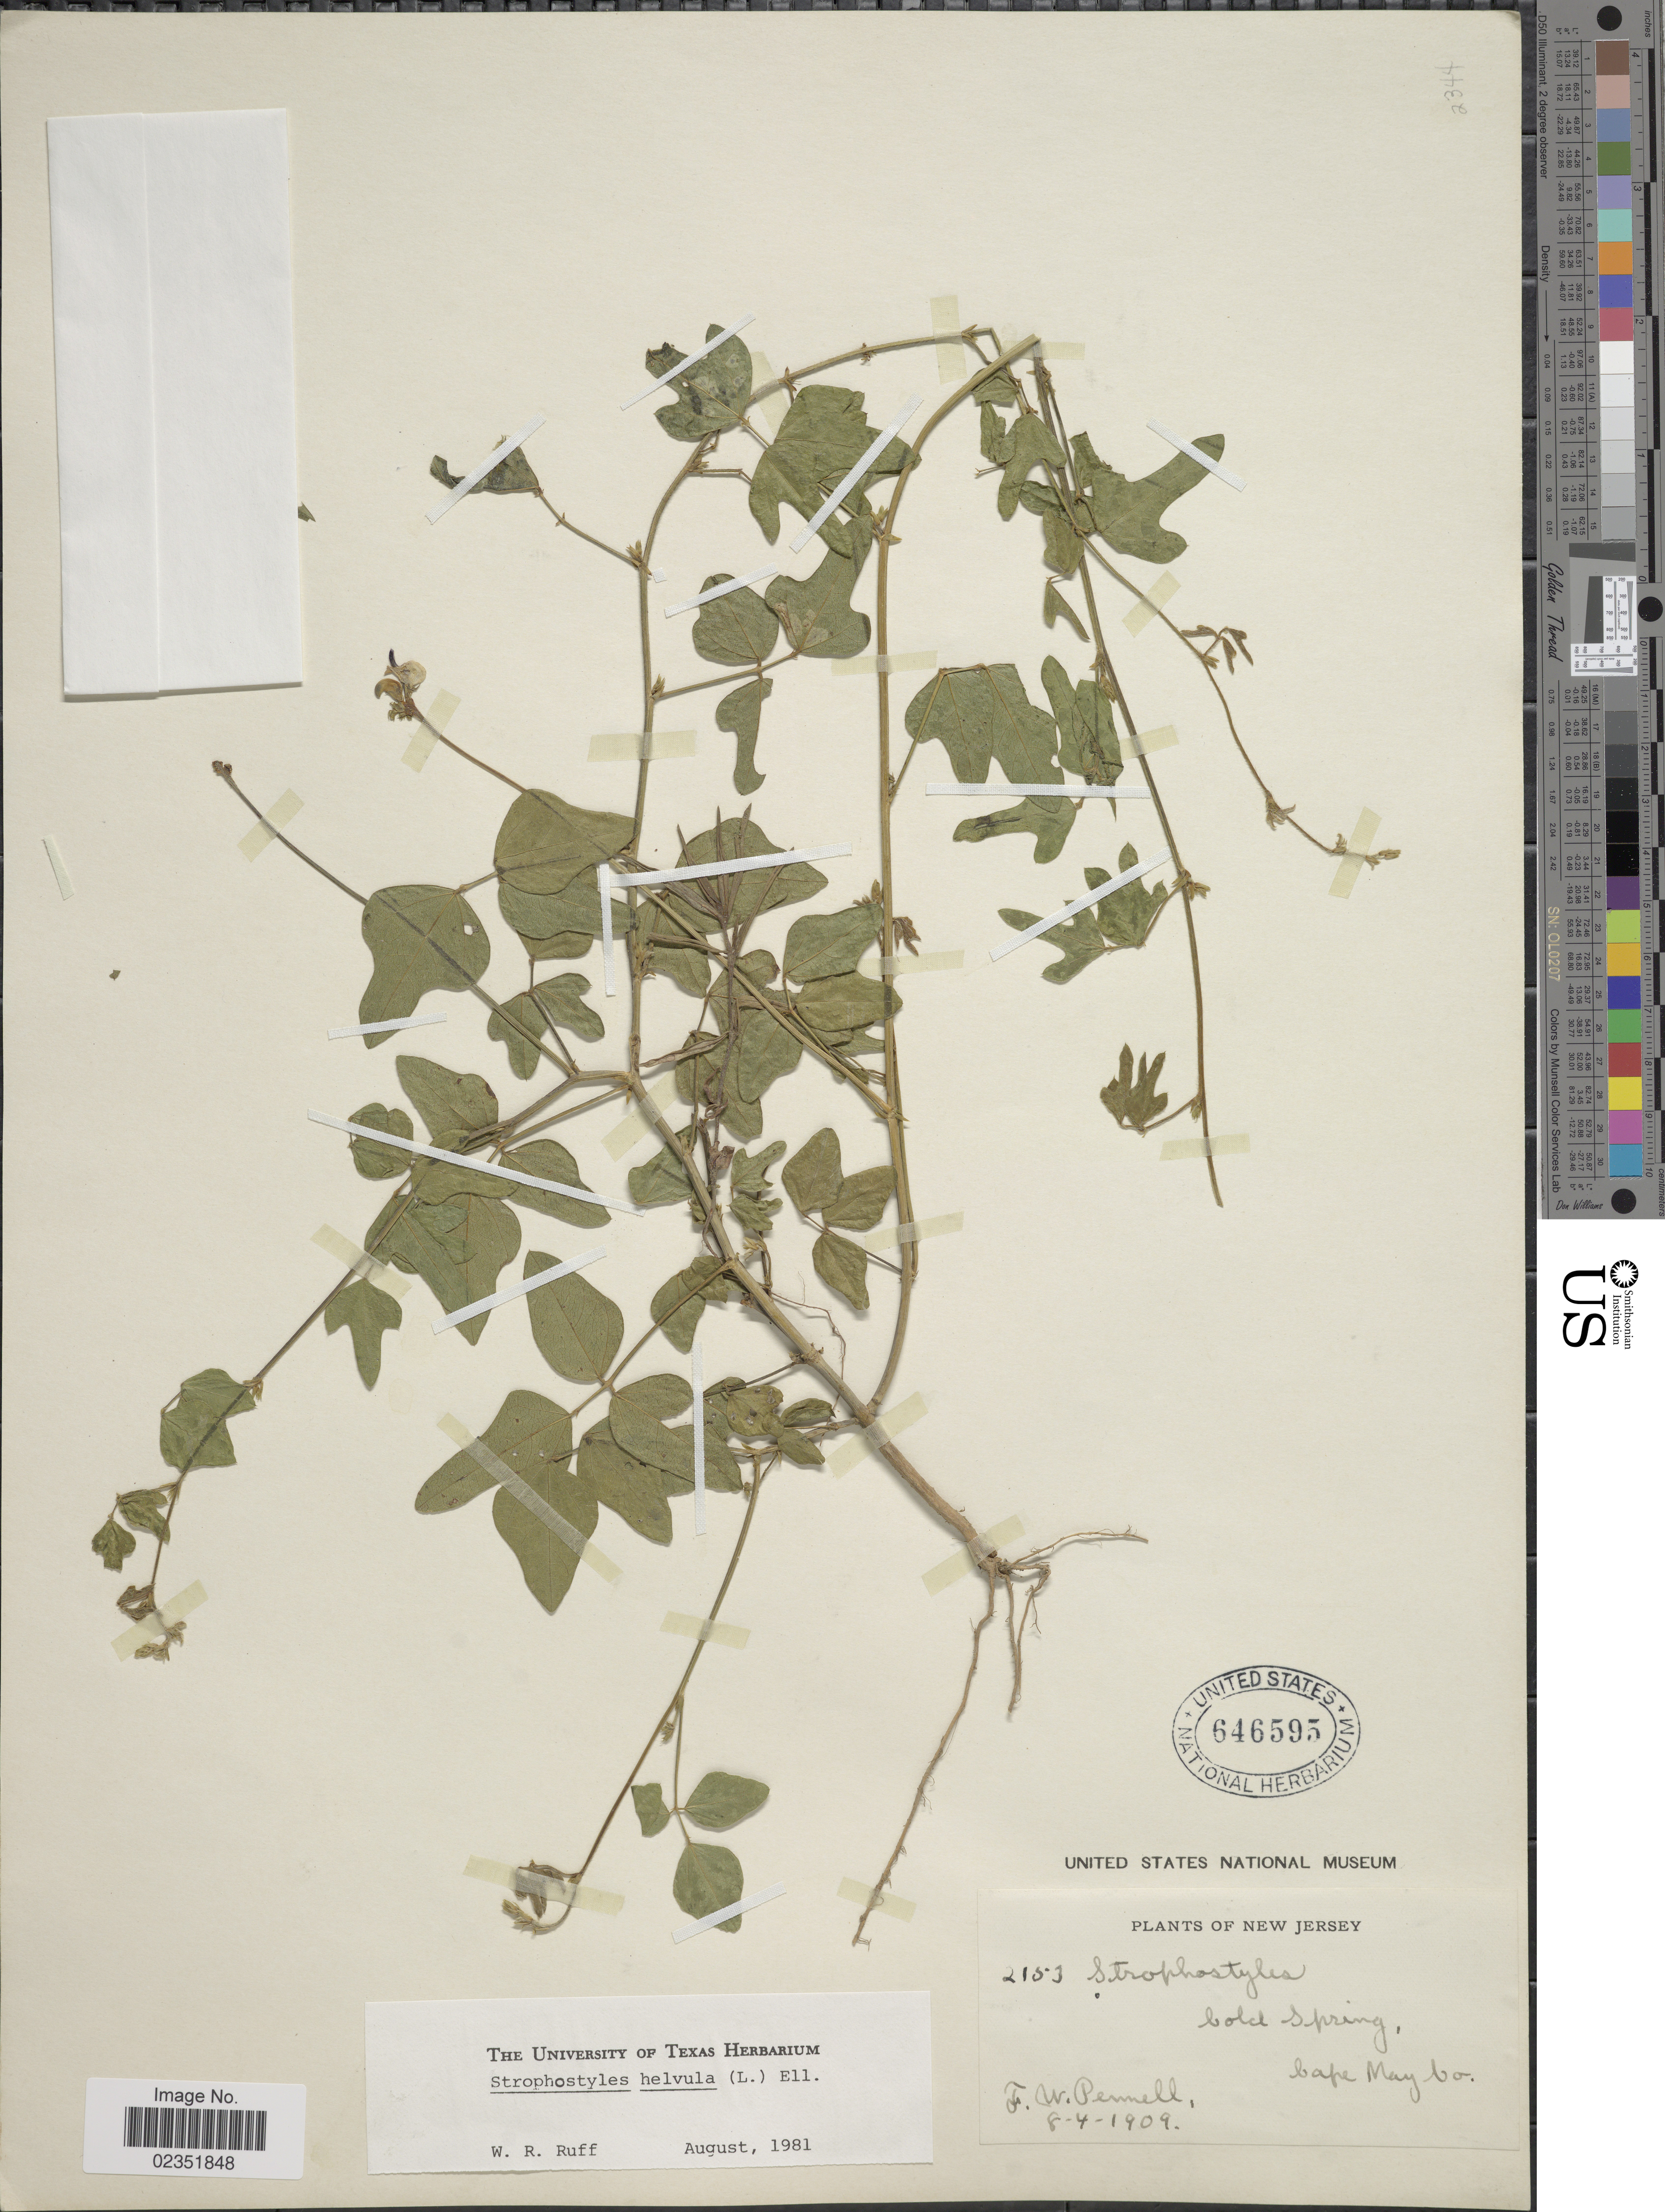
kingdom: Plantae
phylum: Tracheophyta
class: Magnoliopsida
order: Fabales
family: Fabaceae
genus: Strophostyles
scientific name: Strophostyles helvola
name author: (L.) Elliott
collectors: F. W. Pennell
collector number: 2153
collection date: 1909-04-08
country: United States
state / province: New Jersey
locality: Cold Spring, Cape May Co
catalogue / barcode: US 646595